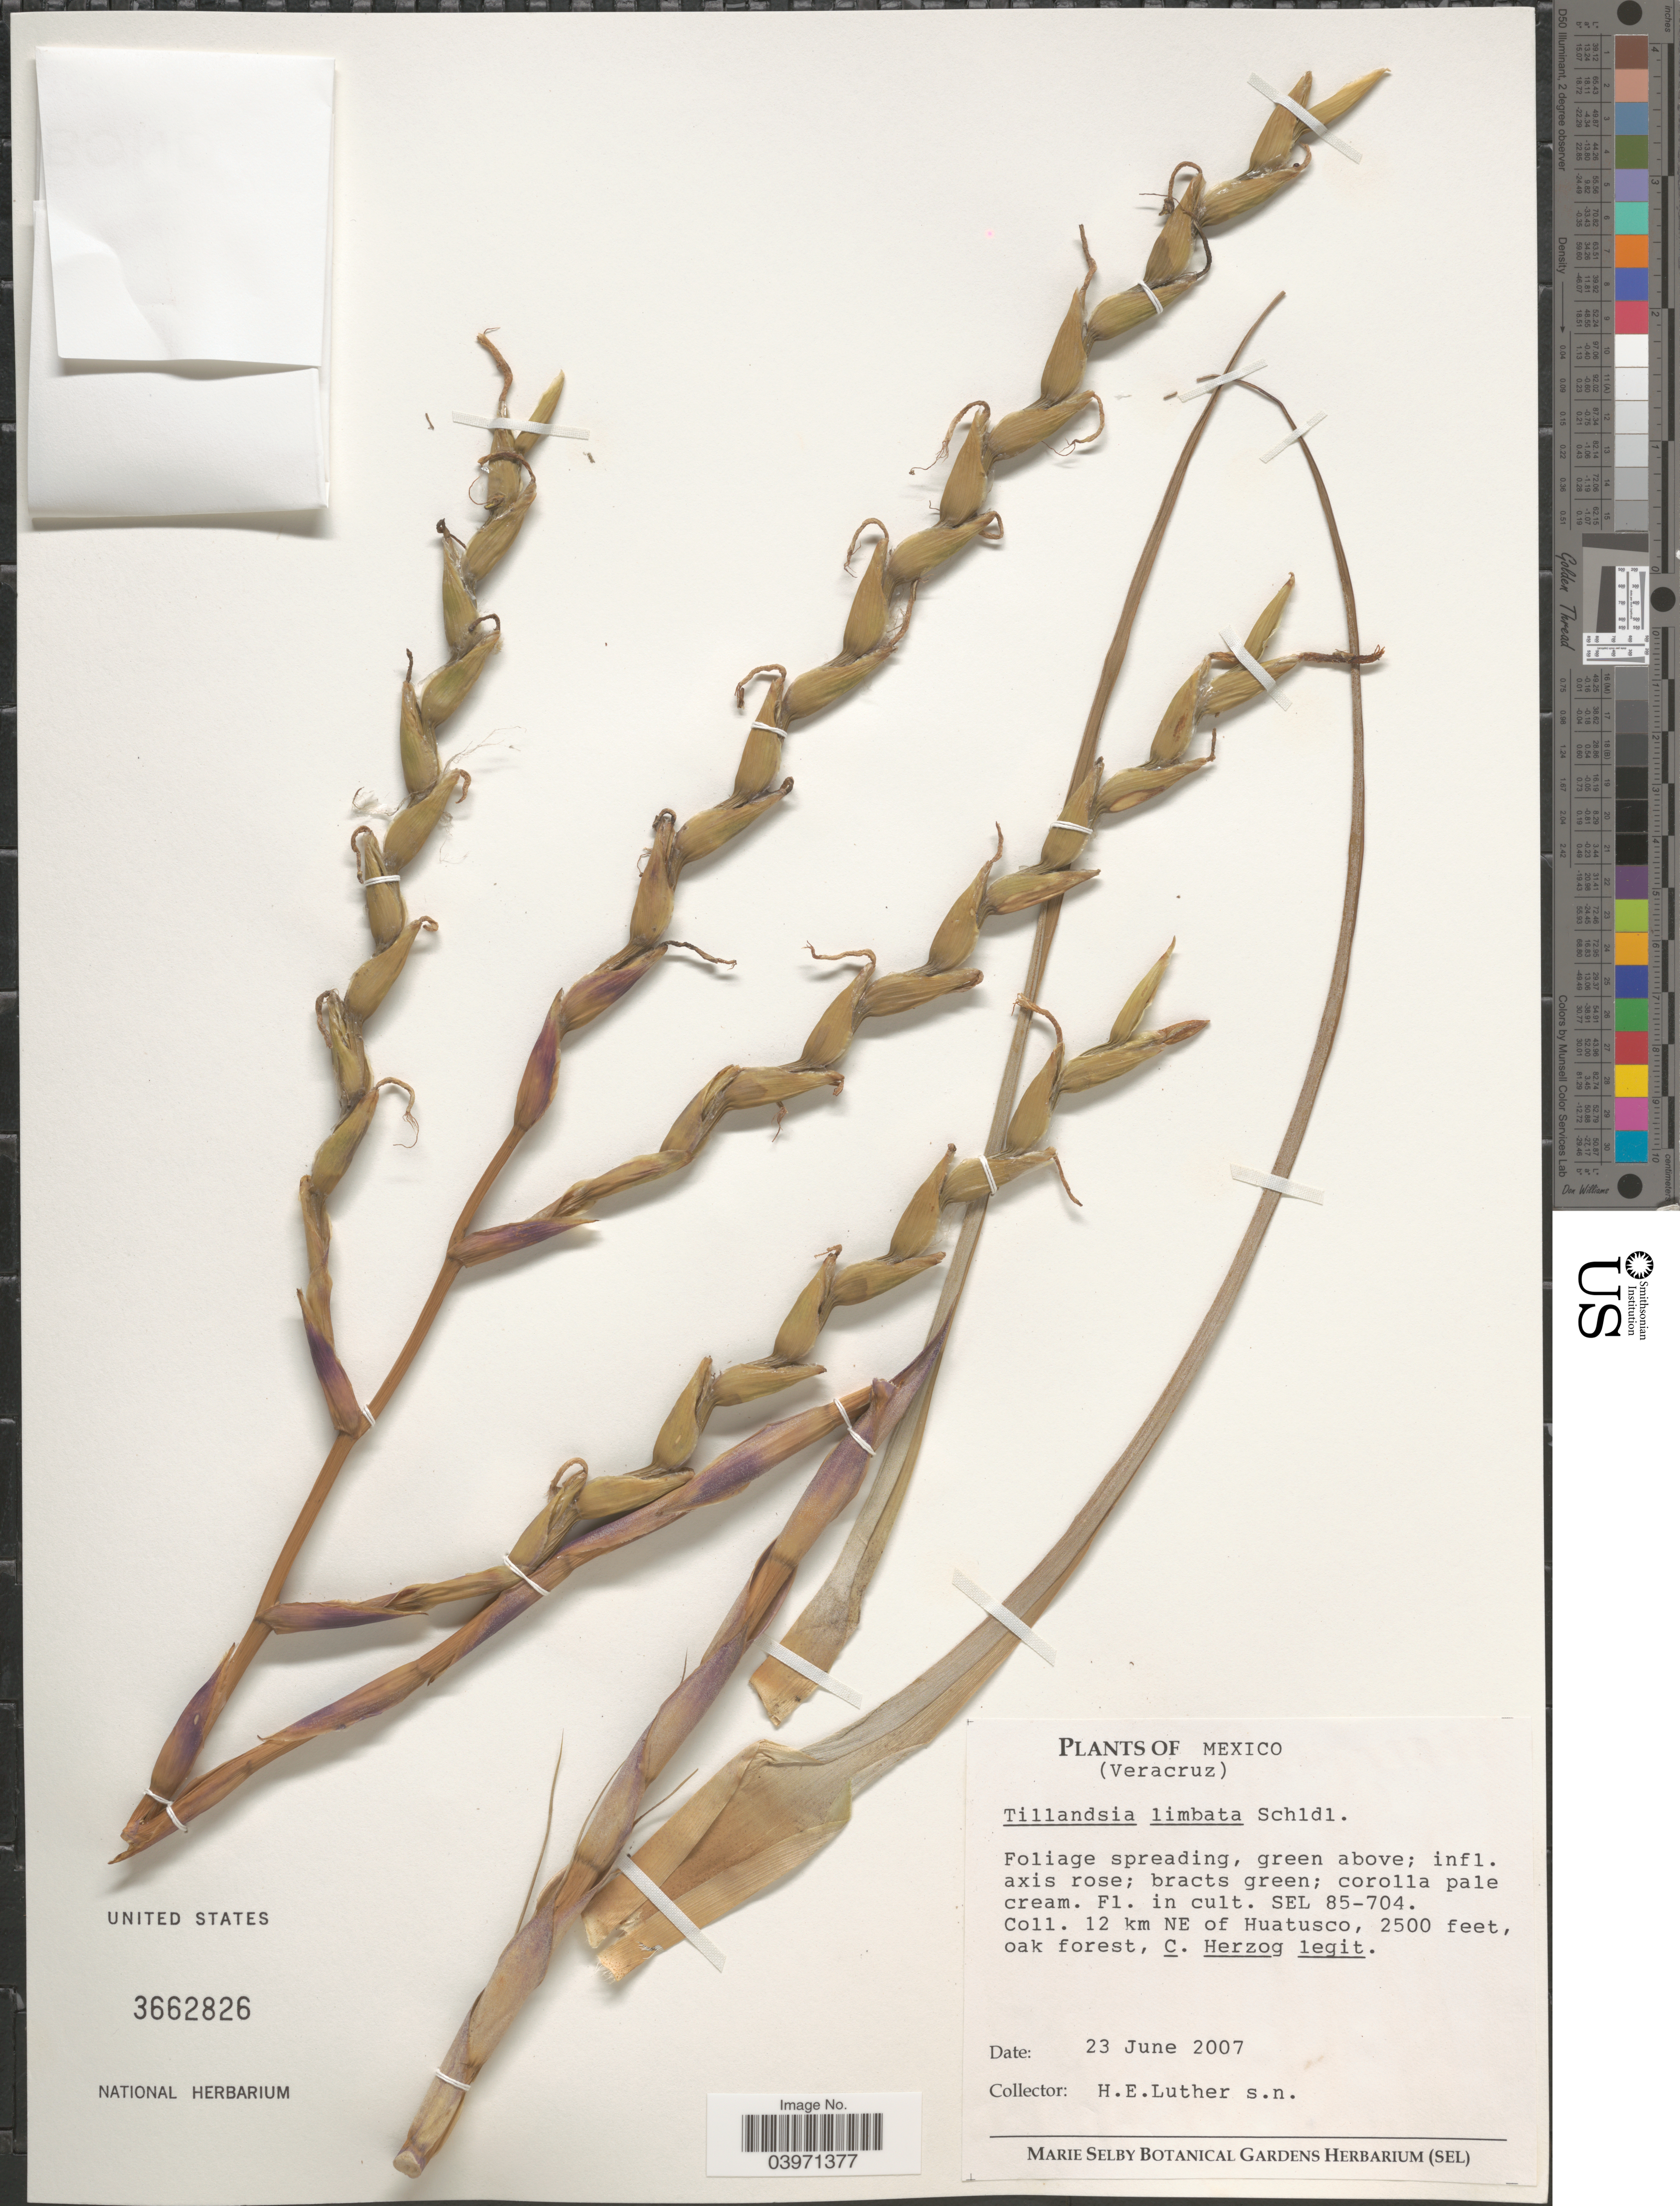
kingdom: Plantae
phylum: Tracheophyta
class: Liliopsida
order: Poales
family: Bromeliaceae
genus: Tillandsia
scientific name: Tillandsia limbata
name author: Schltdl.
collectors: Hans E. Luther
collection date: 2007-06-23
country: United States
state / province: Florida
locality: In cult. SEL 85-704. Marie Selby Botanical Gardens.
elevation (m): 762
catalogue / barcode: US 3662826